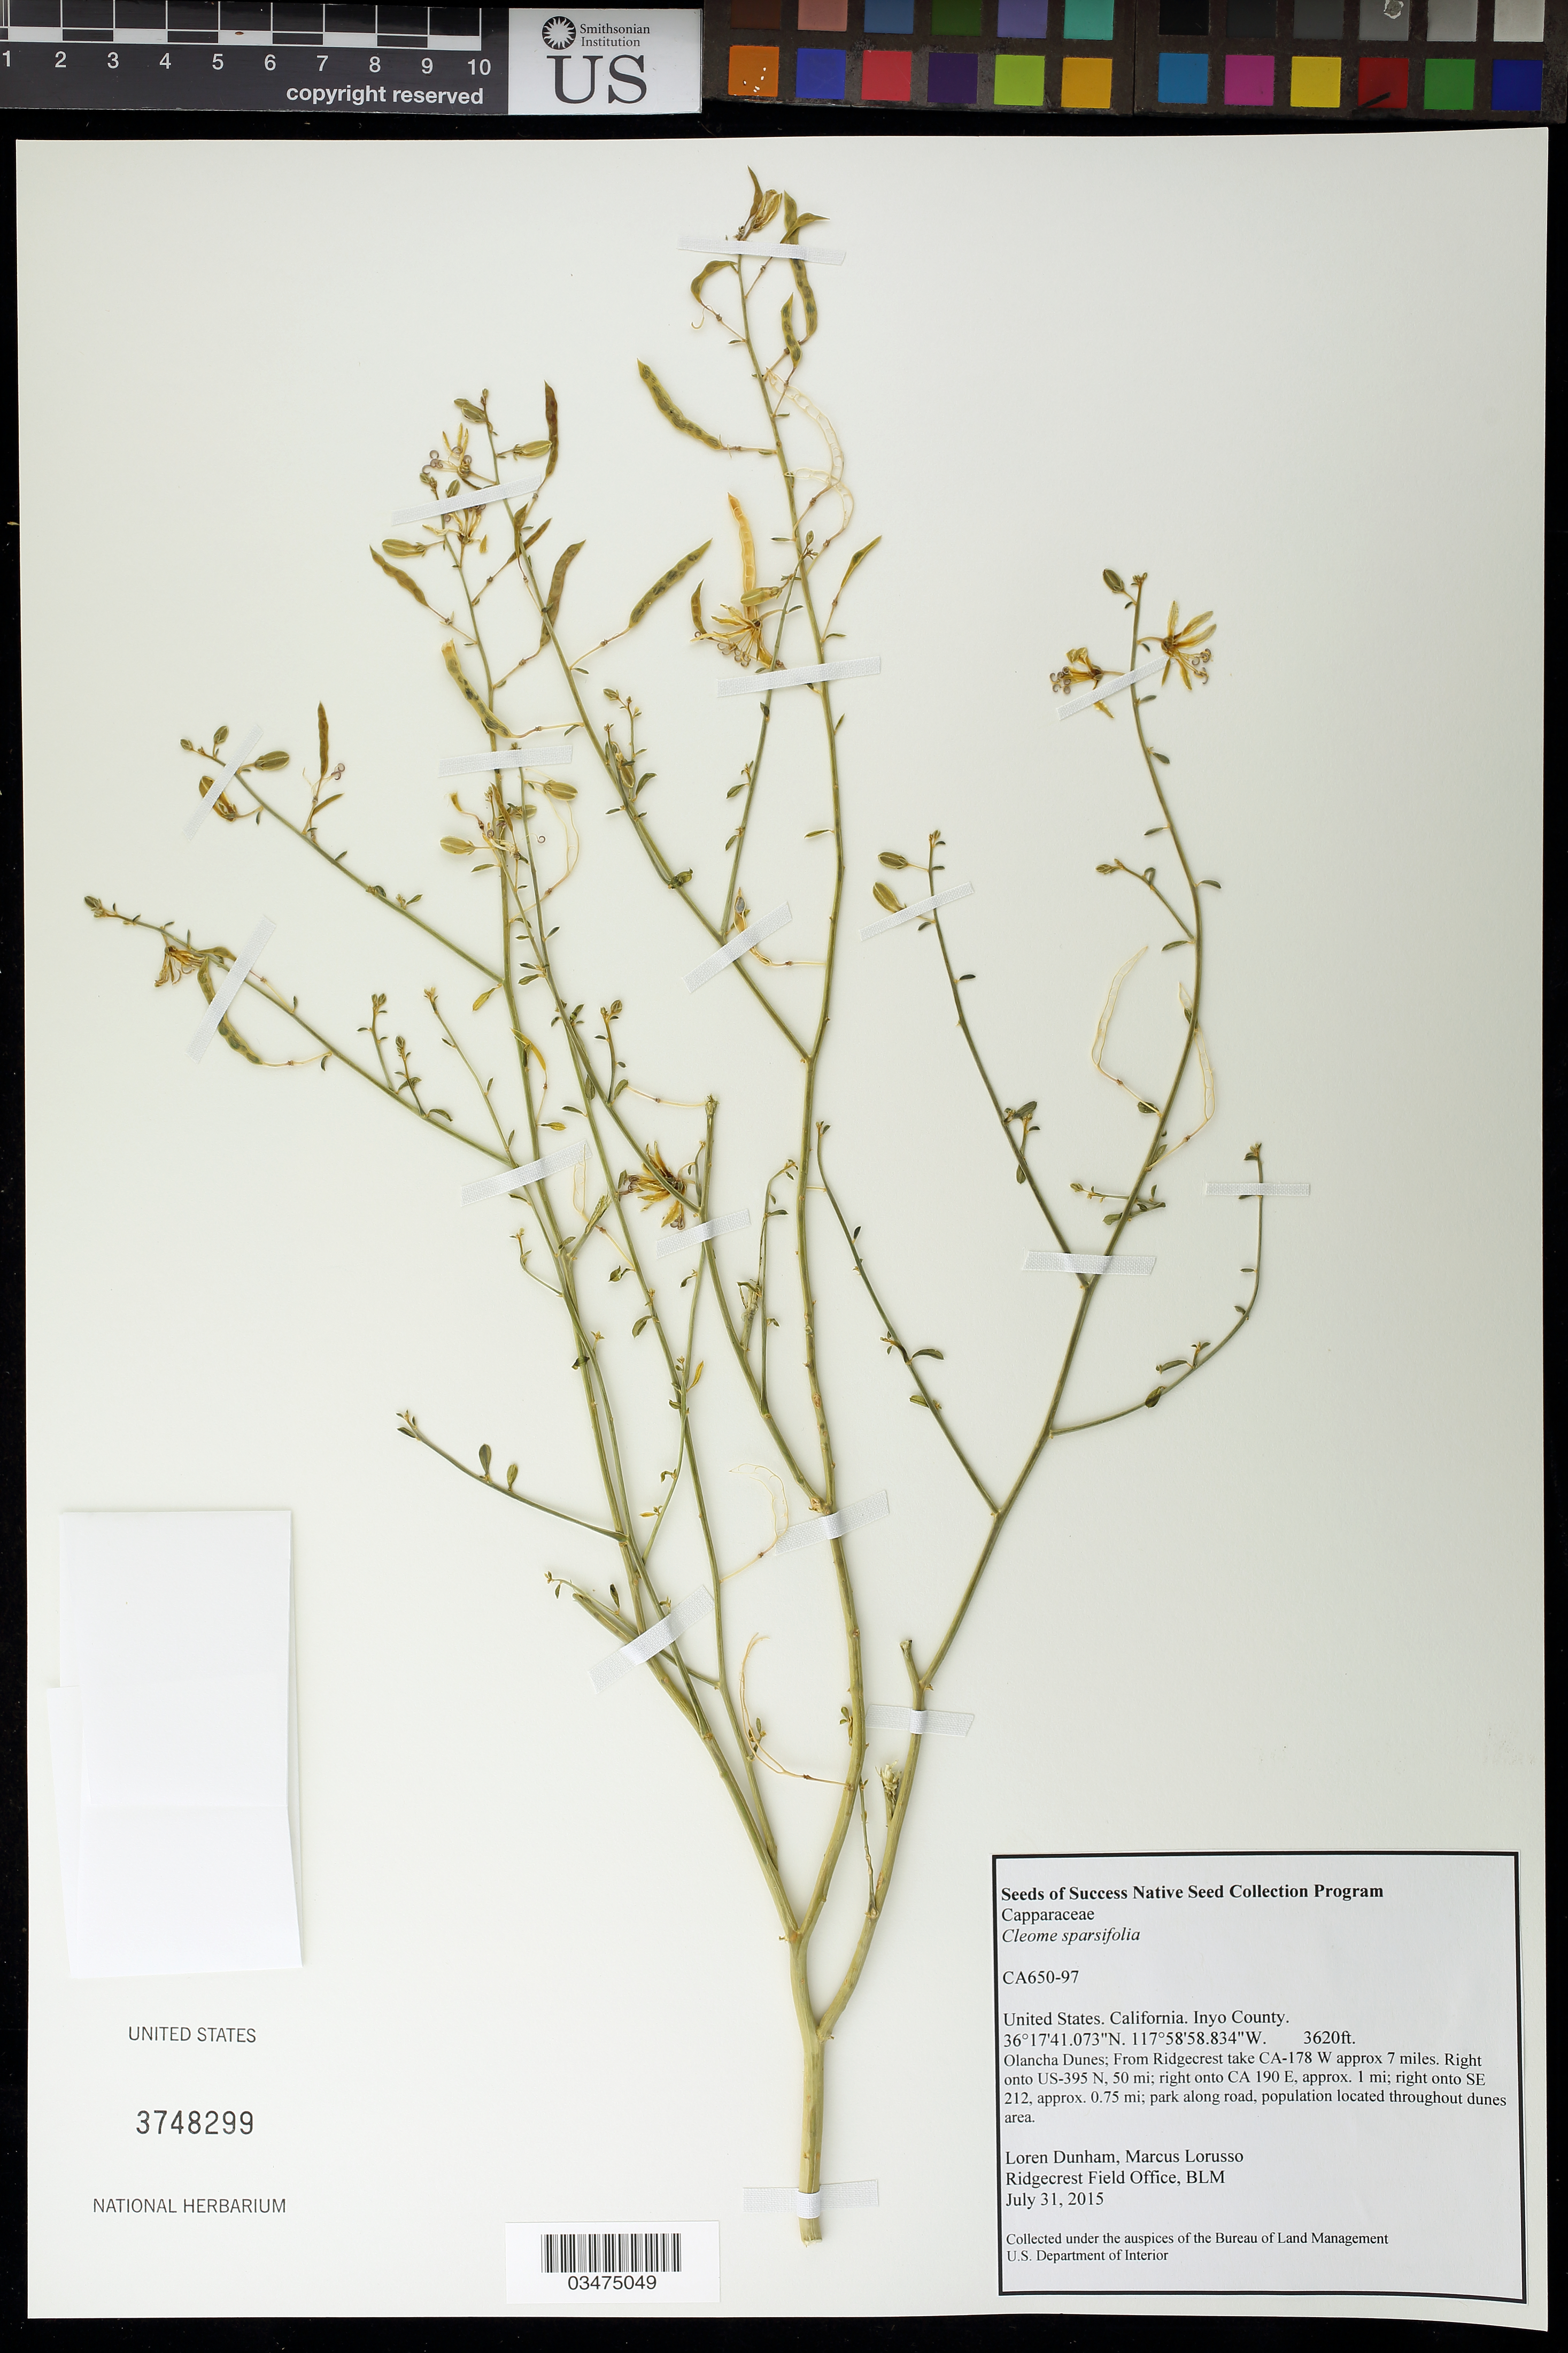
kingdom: Plantae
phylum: Tracheophyta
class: Magnoliopsida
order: Brassicales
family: Cleomaceae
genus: Cleomella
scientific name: Cleomella sparsifolia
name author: (S. Watson) J.C. Hall & Roalson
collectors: L. Dunham & M. Lorusso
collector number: CA650-097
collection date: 2015-07-31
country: United States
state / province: California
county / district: Inyo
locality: Olancha Dunes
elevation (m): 1103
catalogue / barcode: US 3748299